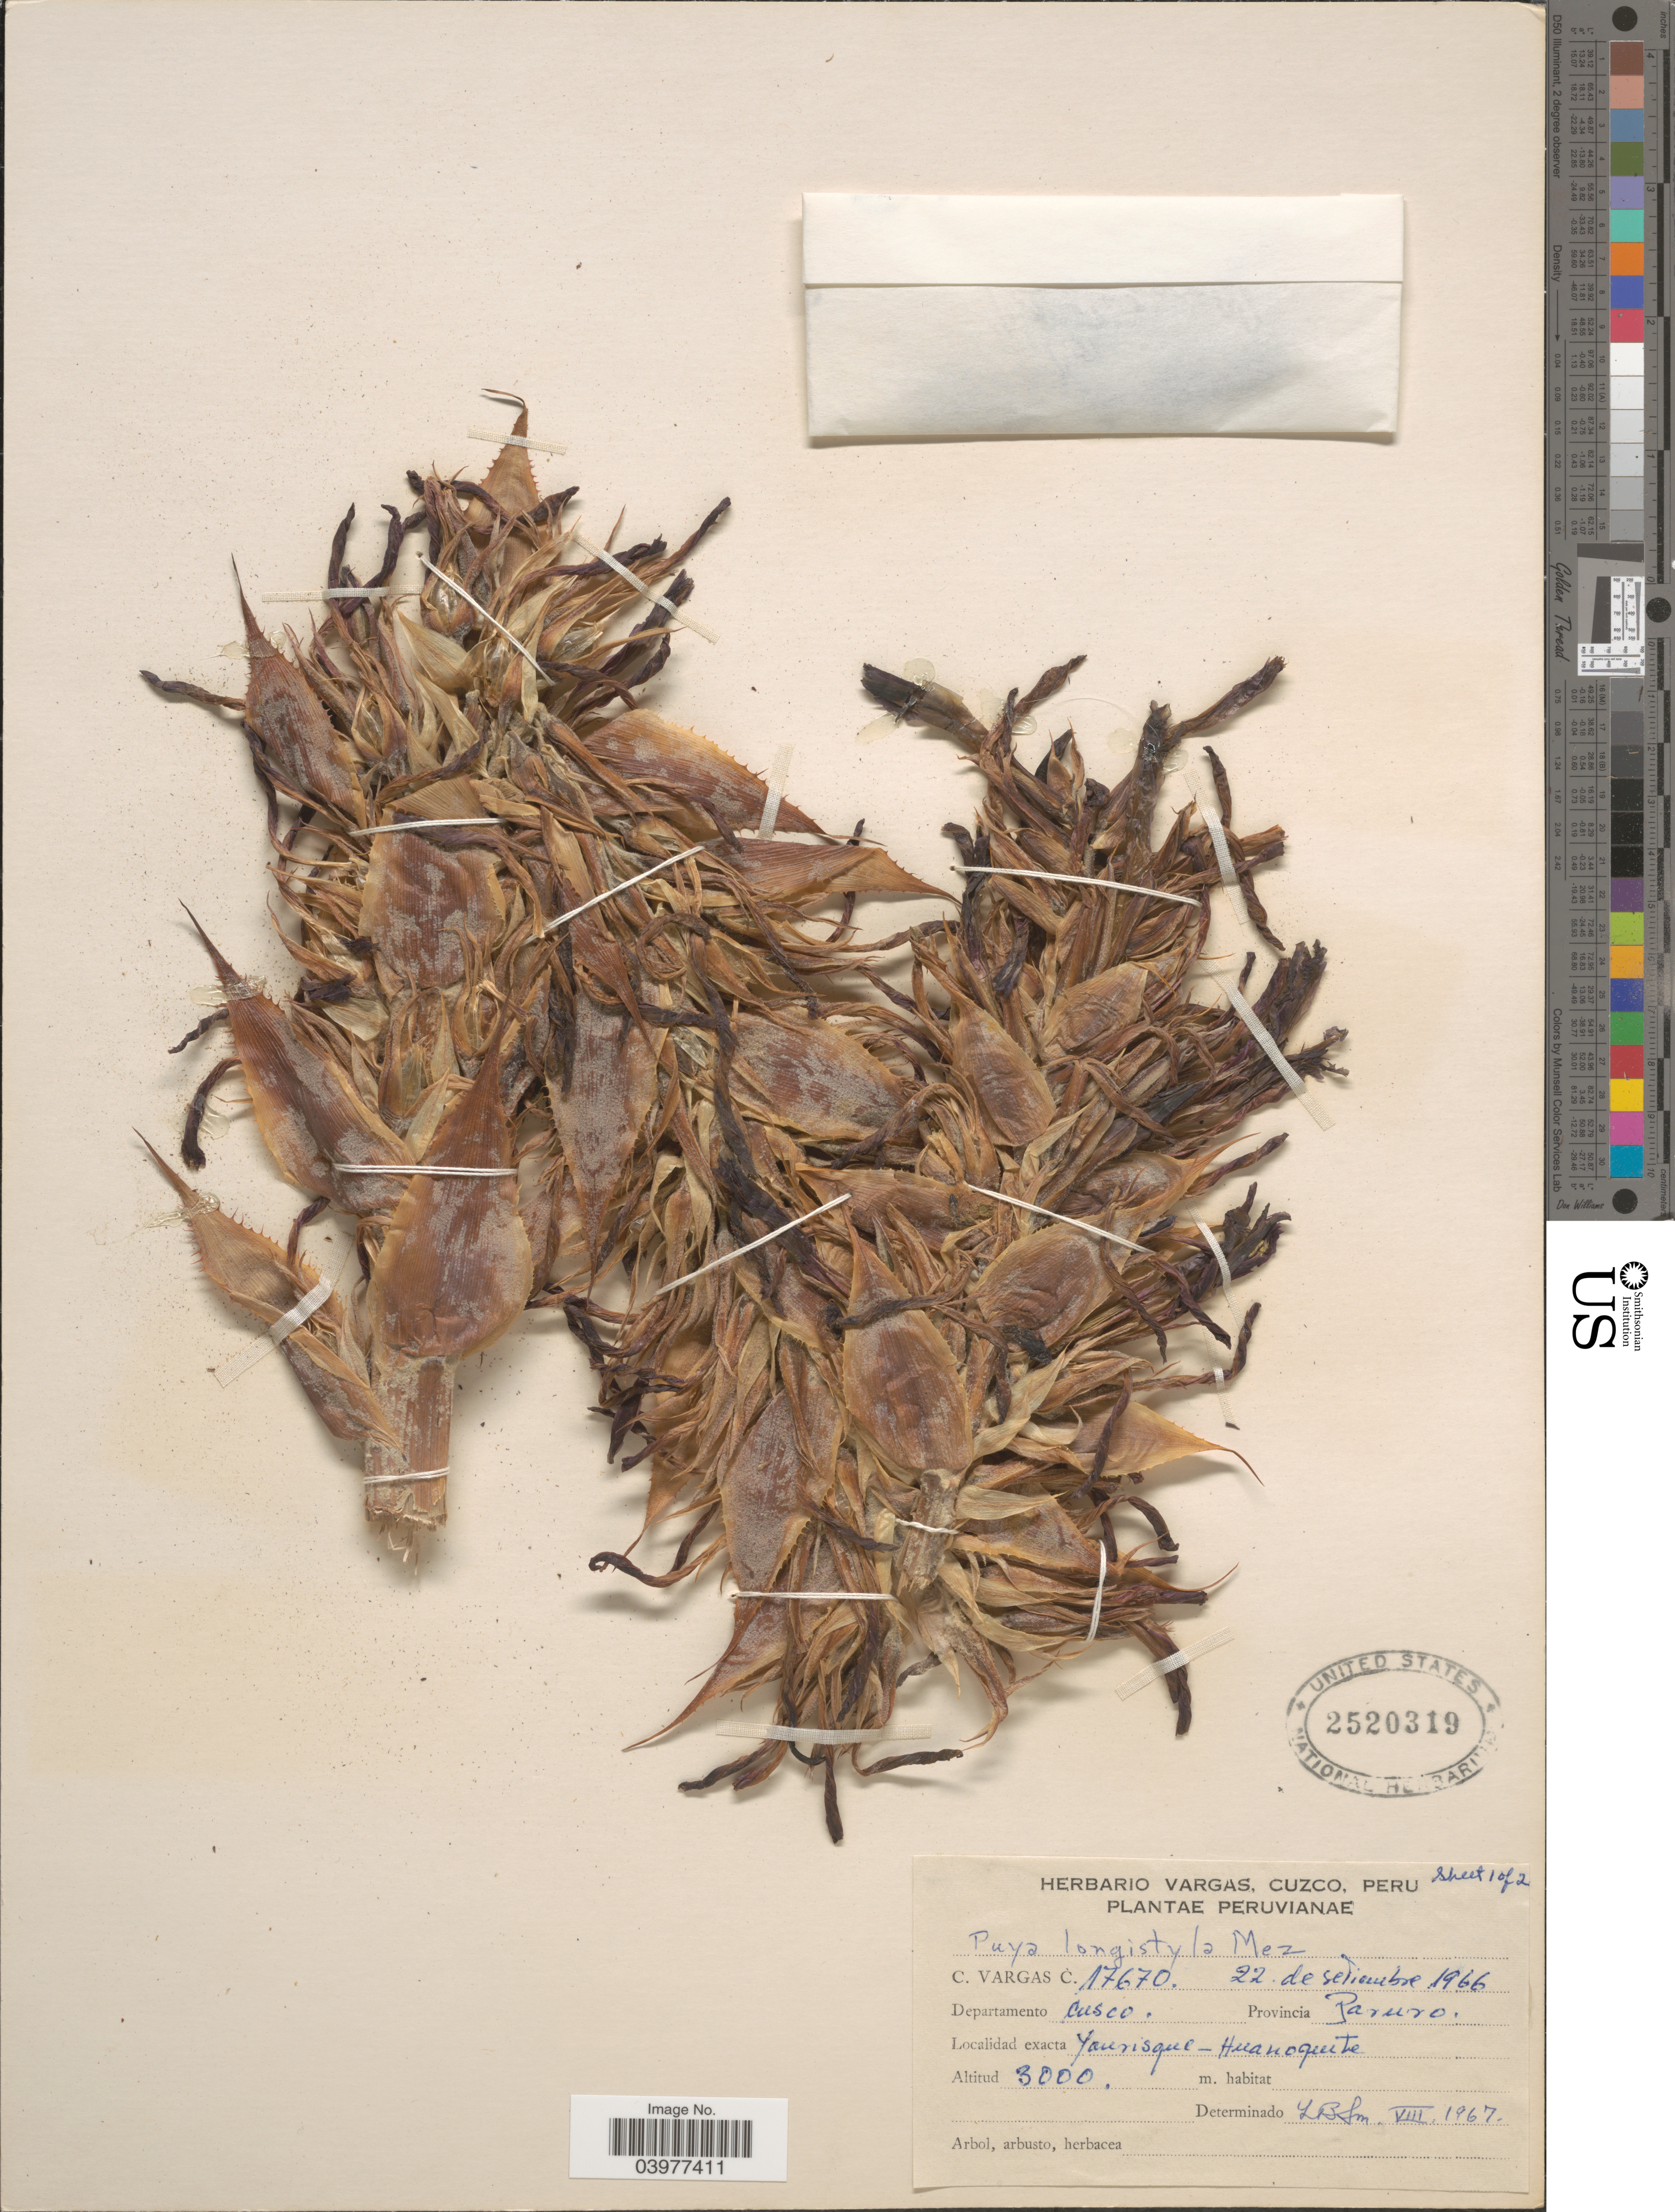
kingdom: Plantae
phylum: Tracheophyta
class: Liliopsida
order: Poales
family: Bromeliaceae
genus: Puya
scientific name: Puya longistyla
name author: Mez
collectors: C. Vargas Calderón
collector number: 17670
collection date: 1966-09-22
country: Peru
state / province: Cusco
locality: Departamento Cusco. Provincia Paruro. Yaurisque - Huanoquite.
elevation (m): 3000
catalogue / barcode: US 2520319